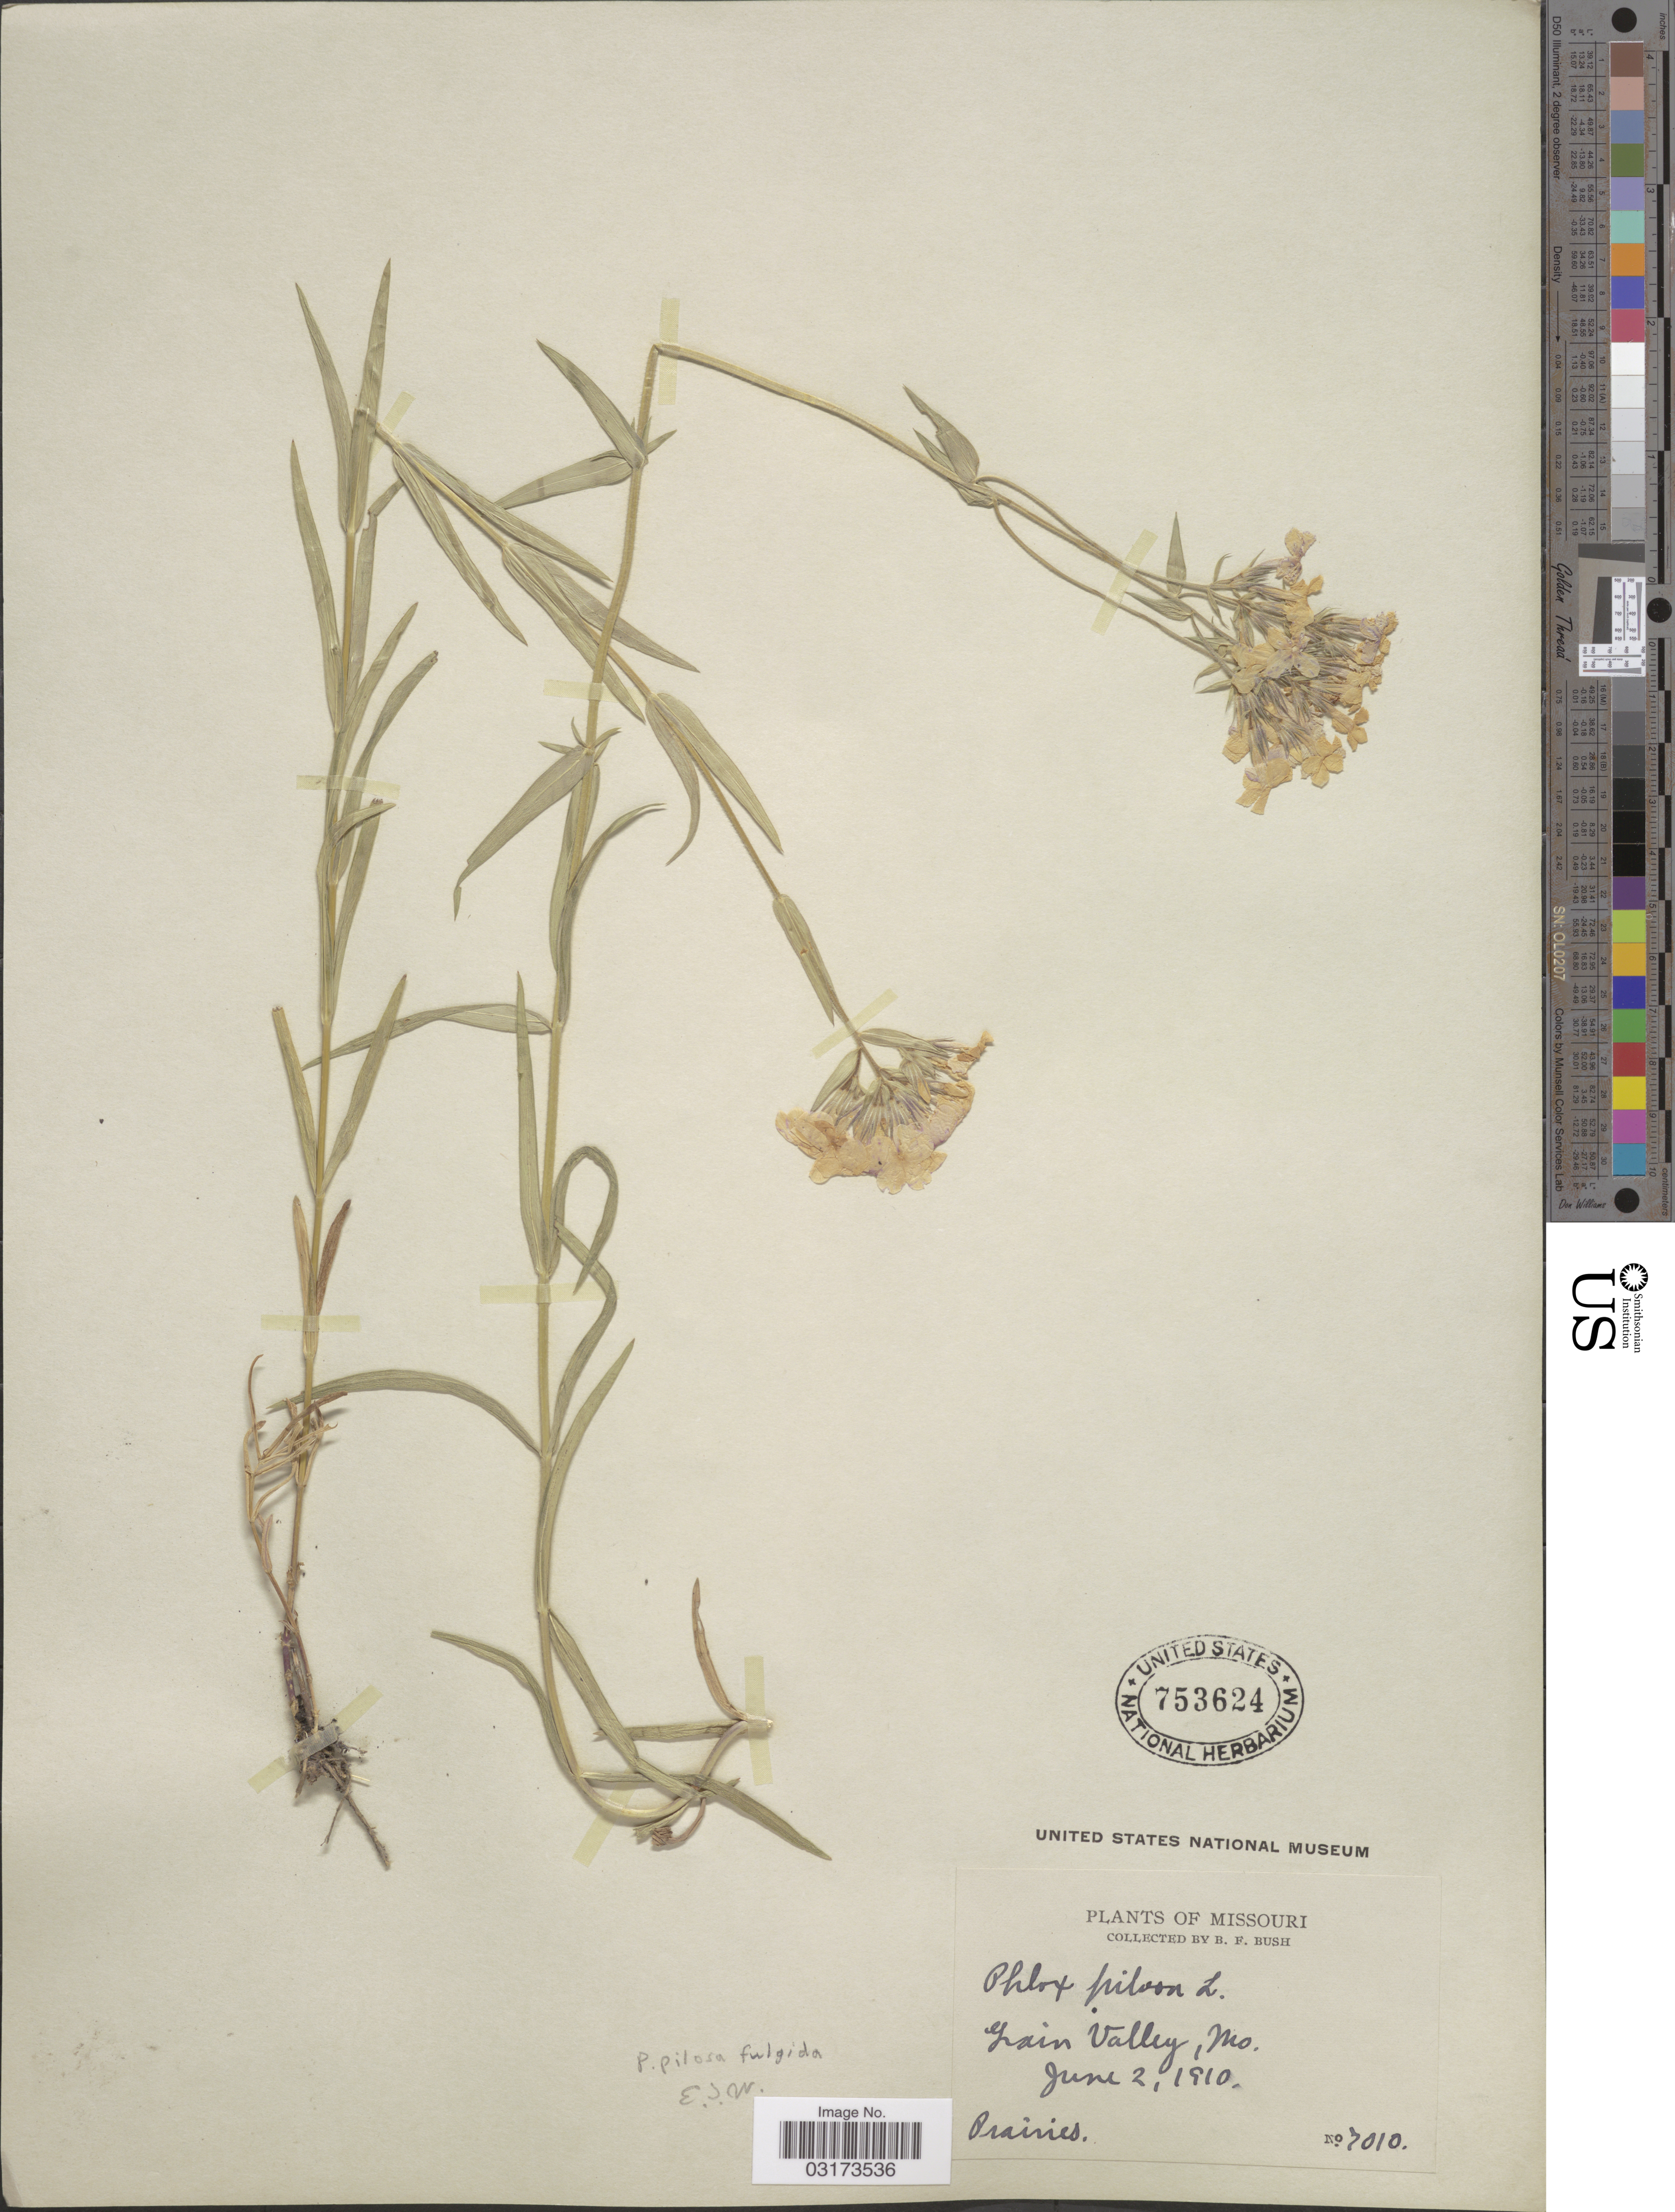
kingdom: Plantae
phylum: Tracheophyta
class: Magnoliopsida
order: Ericales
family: Polemoniaceae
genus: Phlox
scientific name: Phlox pilosa subsp. fulgida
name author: (Wherry) Wherry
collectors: B. F. Bush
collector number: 7010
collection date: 1910-06-02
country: United States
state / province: Missouri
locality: Grain Valley.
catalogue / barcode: US 753624